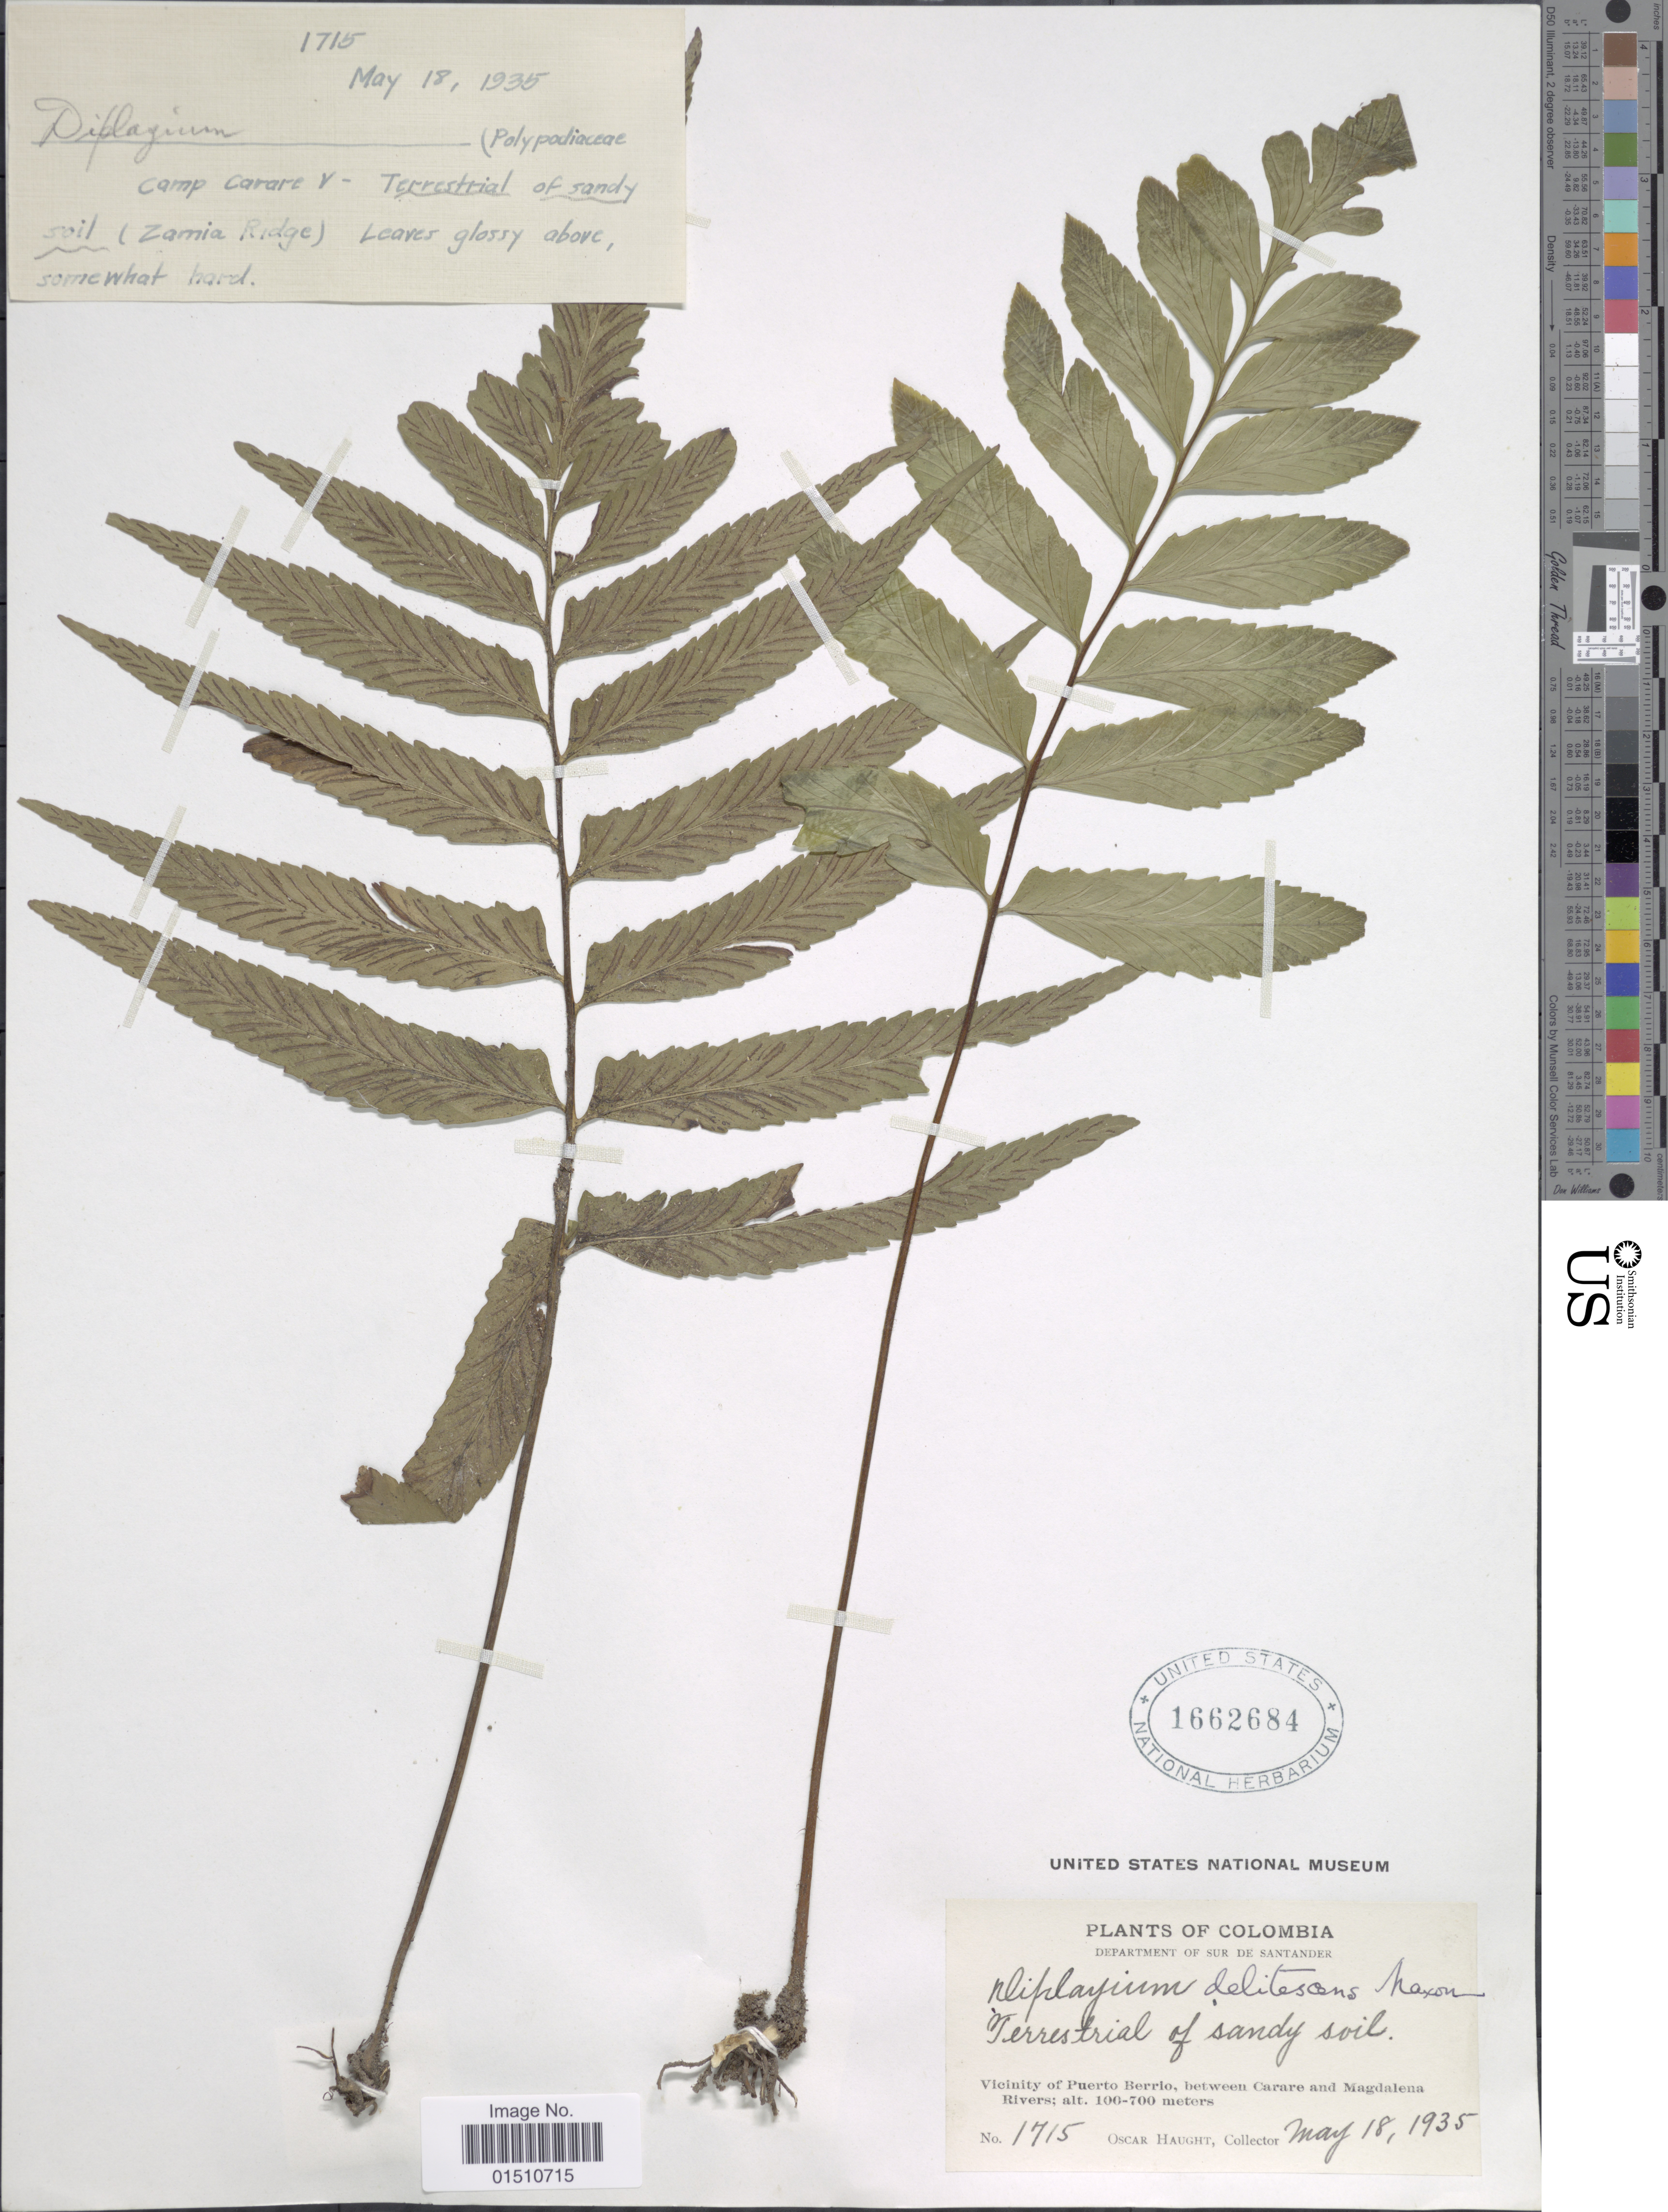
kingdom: Plantae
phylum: Tracheophyta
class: Polypodiopsida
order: Polypodiales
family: Aspleniaceae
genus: Asplenium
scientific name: Asplenium delitescens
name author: (Maxon) L.D. Gómez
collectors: O. L. Haught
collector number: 1715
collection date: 1935-05-18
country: Colombia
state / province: Santander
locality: Colombia, Department of Sur de Santander, Vicinity of Puerto Berrio, between Carare and Magdalena Rivers.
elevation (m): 100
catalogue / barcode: US 1662684